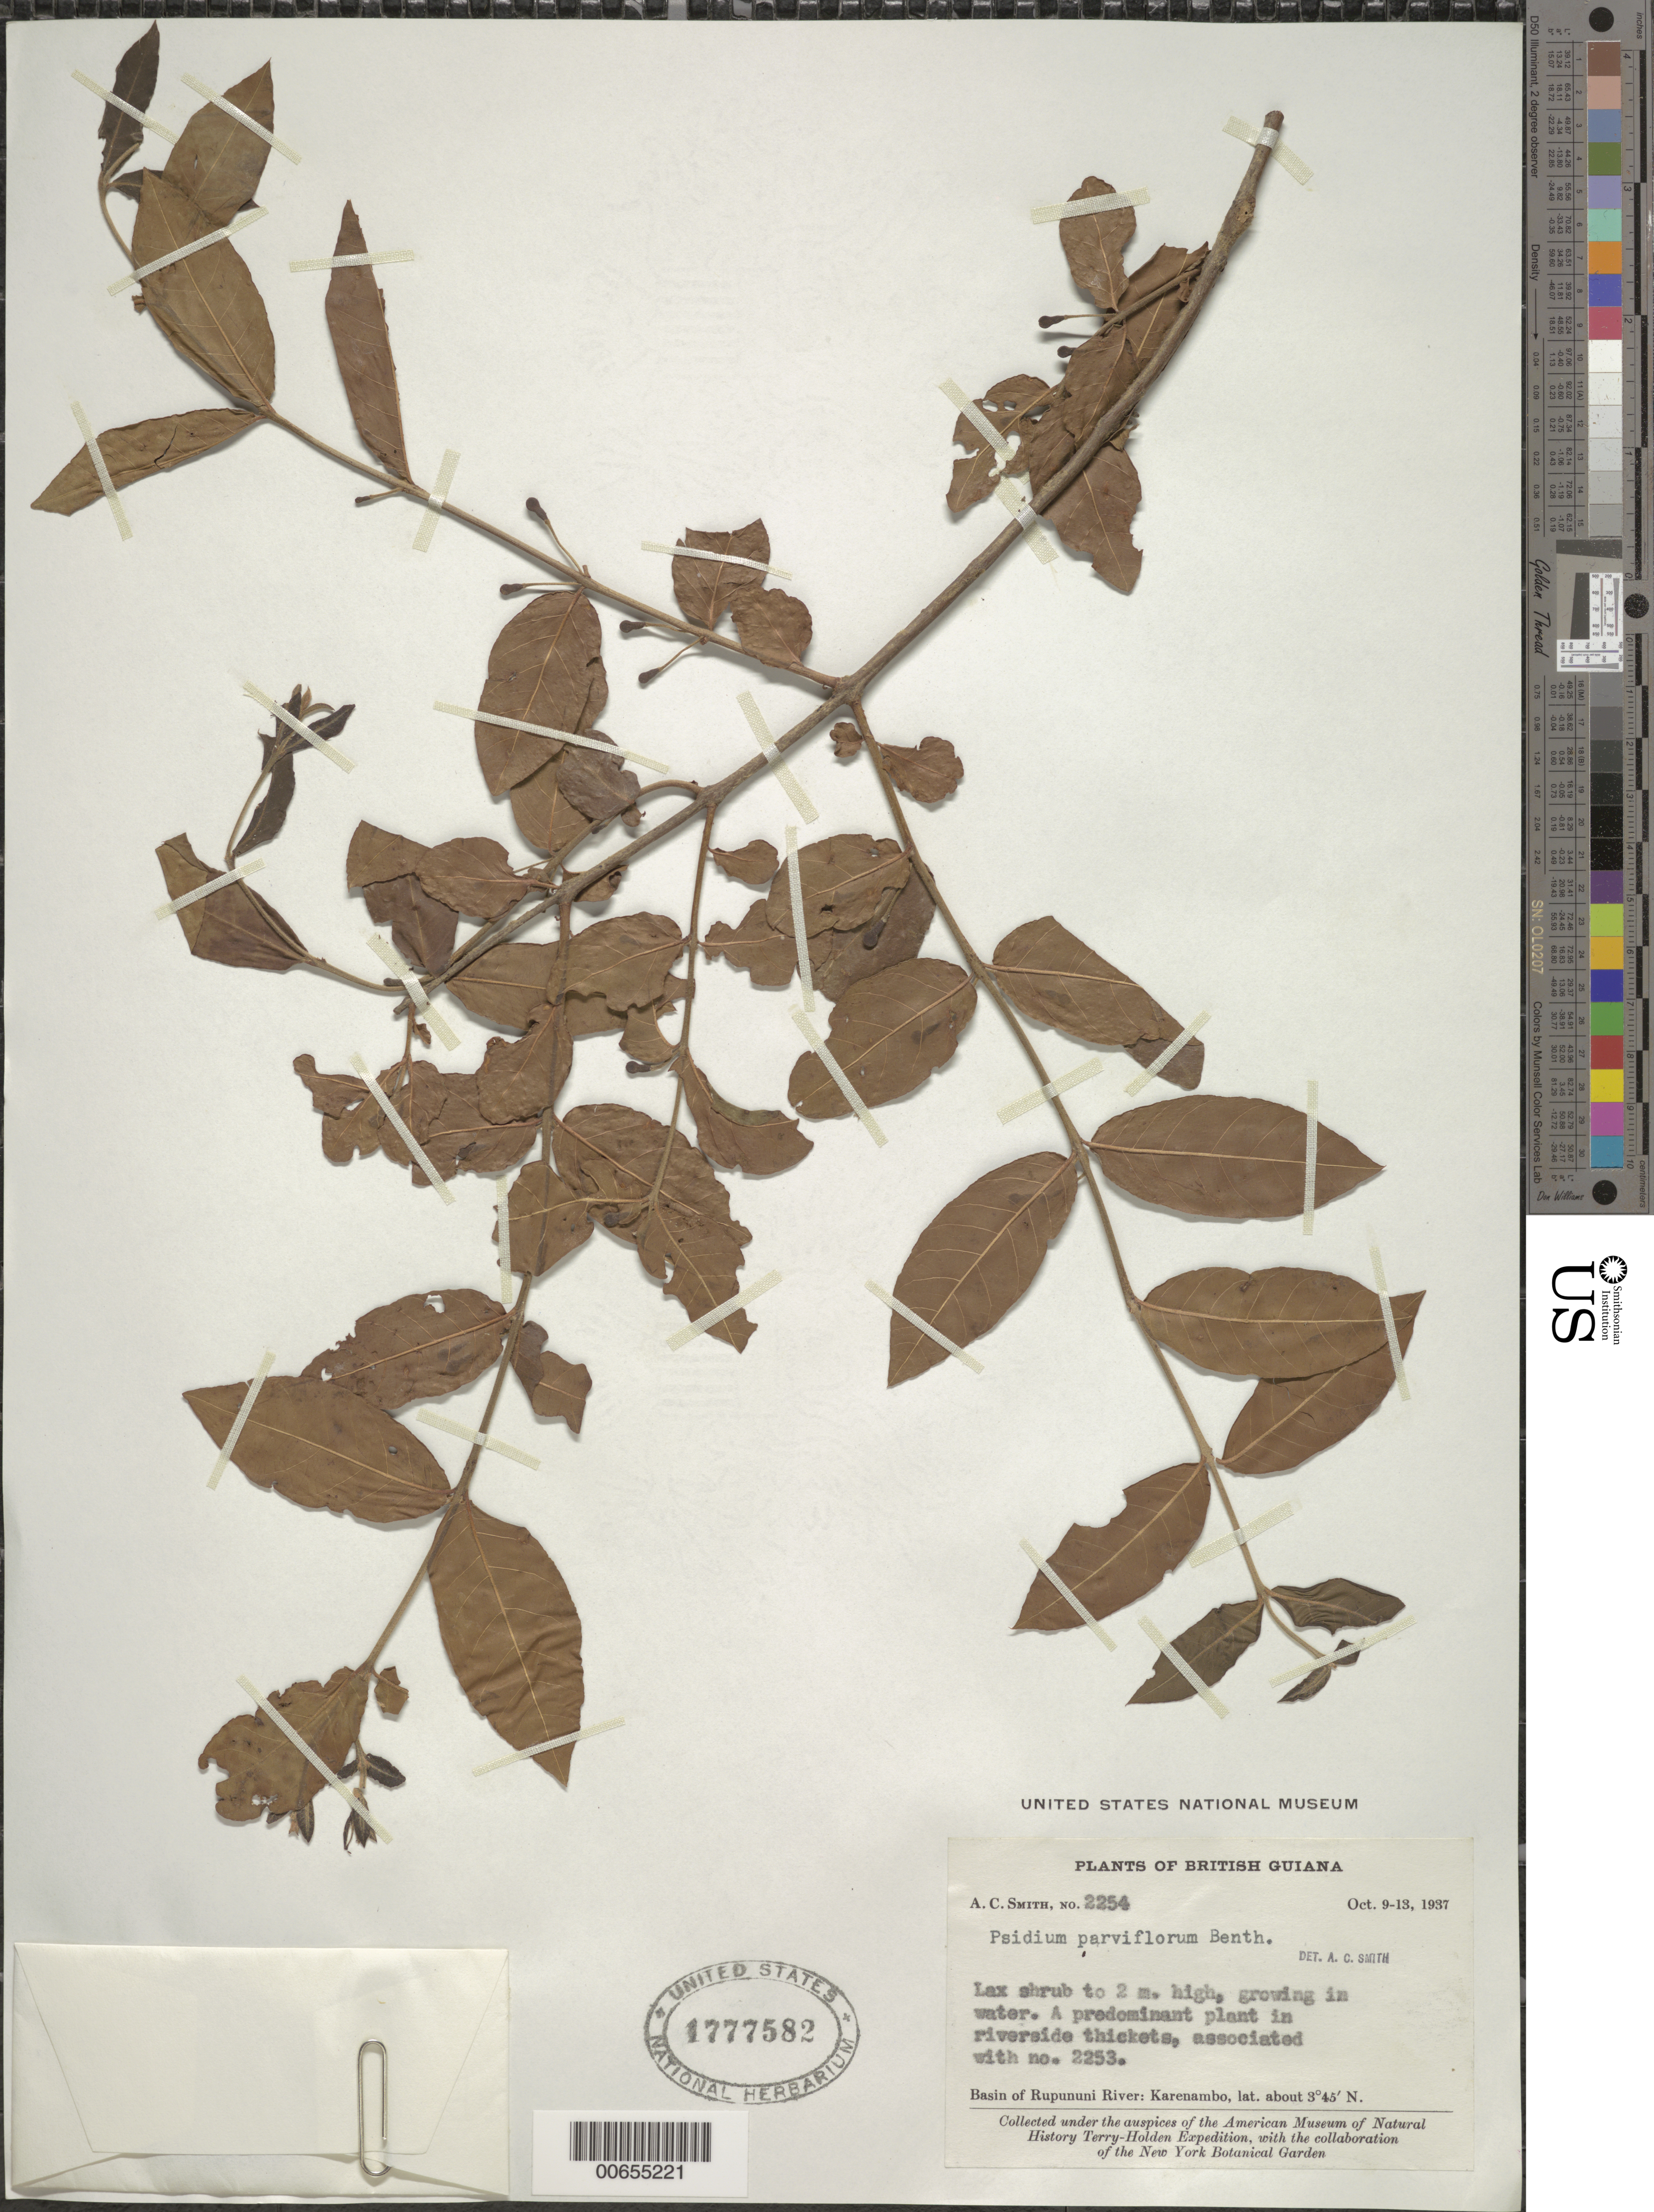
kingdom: Plantae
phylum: Tracheophyta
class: Magnoliopsida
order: Myrtales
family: Myrtaceae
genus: Psidium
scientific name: Psidium parviflorum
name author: Benth.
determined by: Smith, A. C.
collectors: A. C. Smith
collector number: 2254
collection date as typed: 9-Oct-37 to 13-Oct-37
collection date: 1937-10-09/1937-10-13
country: Guyana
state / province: U. Takutu-U. Essequibo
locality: Karanambo, Rupununi River basin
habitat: Growing in water, riverside thickets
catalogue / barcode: US 1777582